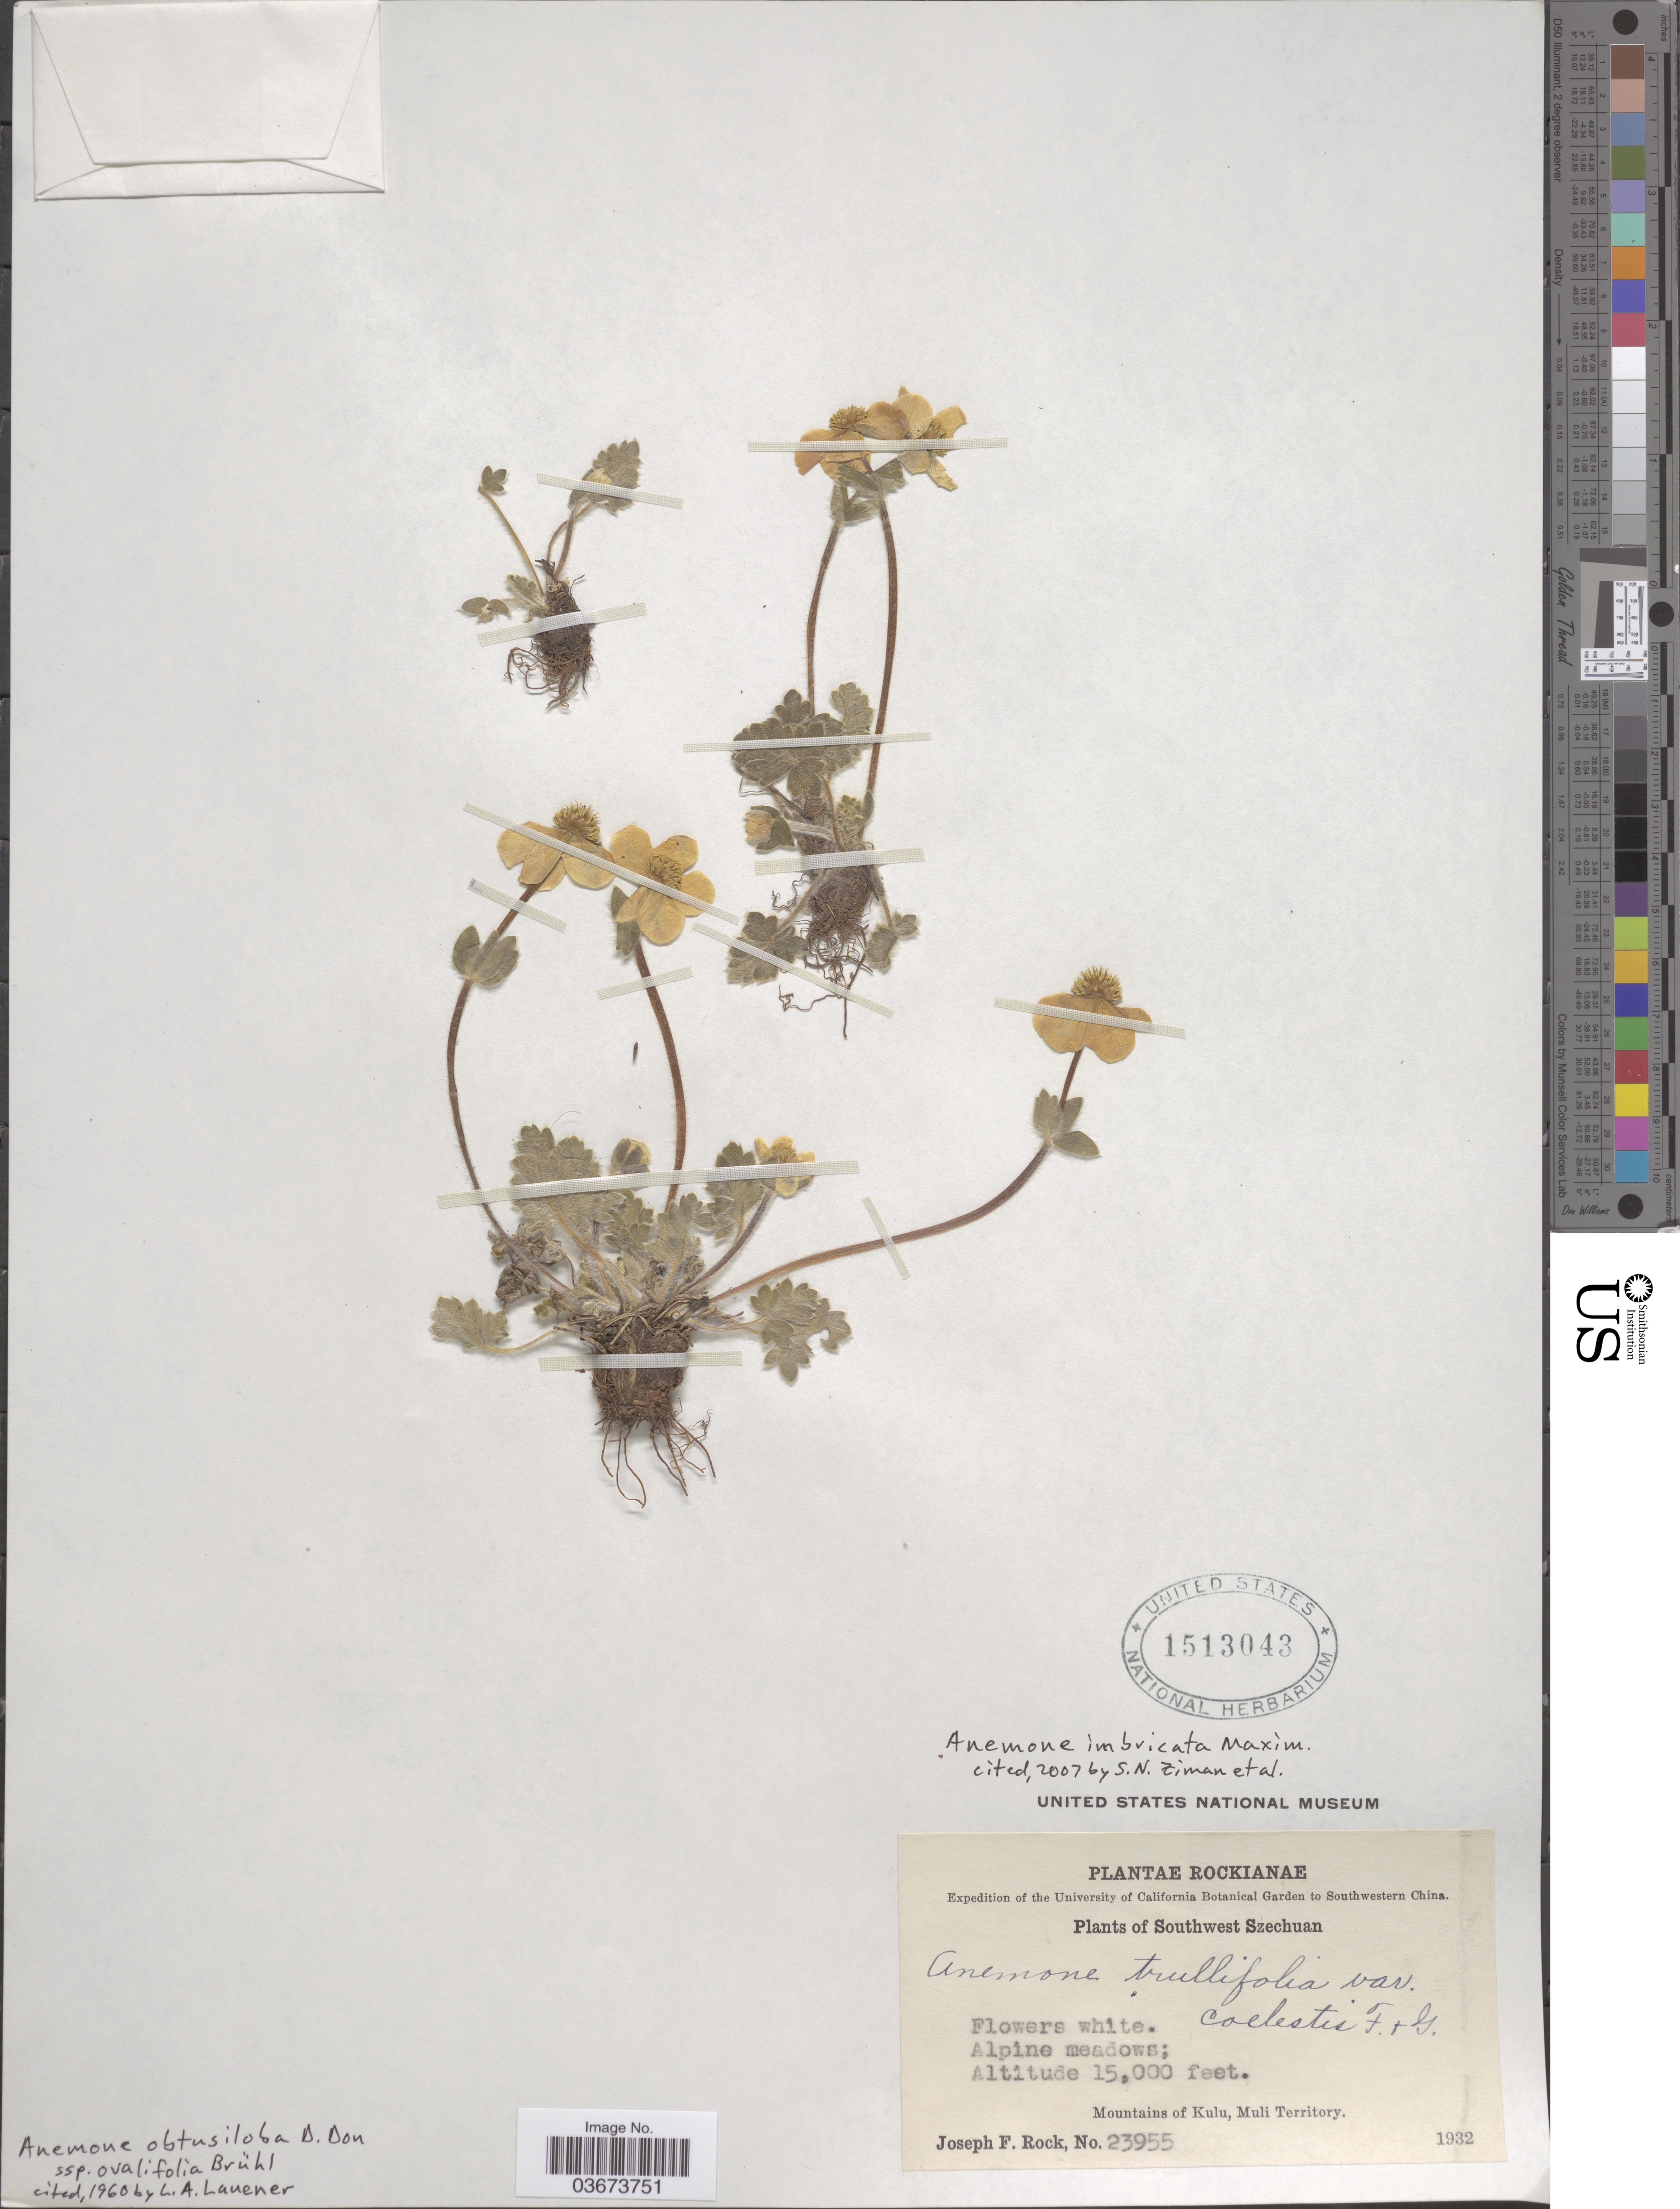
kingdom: Plantae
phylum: Tracheophyta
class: Magnoliopsida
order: Ranunculales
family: Ranunculaceae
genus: Anemone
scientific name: Anemone imbricata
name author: Maxim.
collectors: J. F. Rock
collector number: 23955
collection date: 1932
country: China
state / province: Sichuan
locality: Southwestern China. Southwest Szechuan. Mountains of Kulu, Muli Territory.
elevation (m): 4572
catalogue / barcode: US 1513043